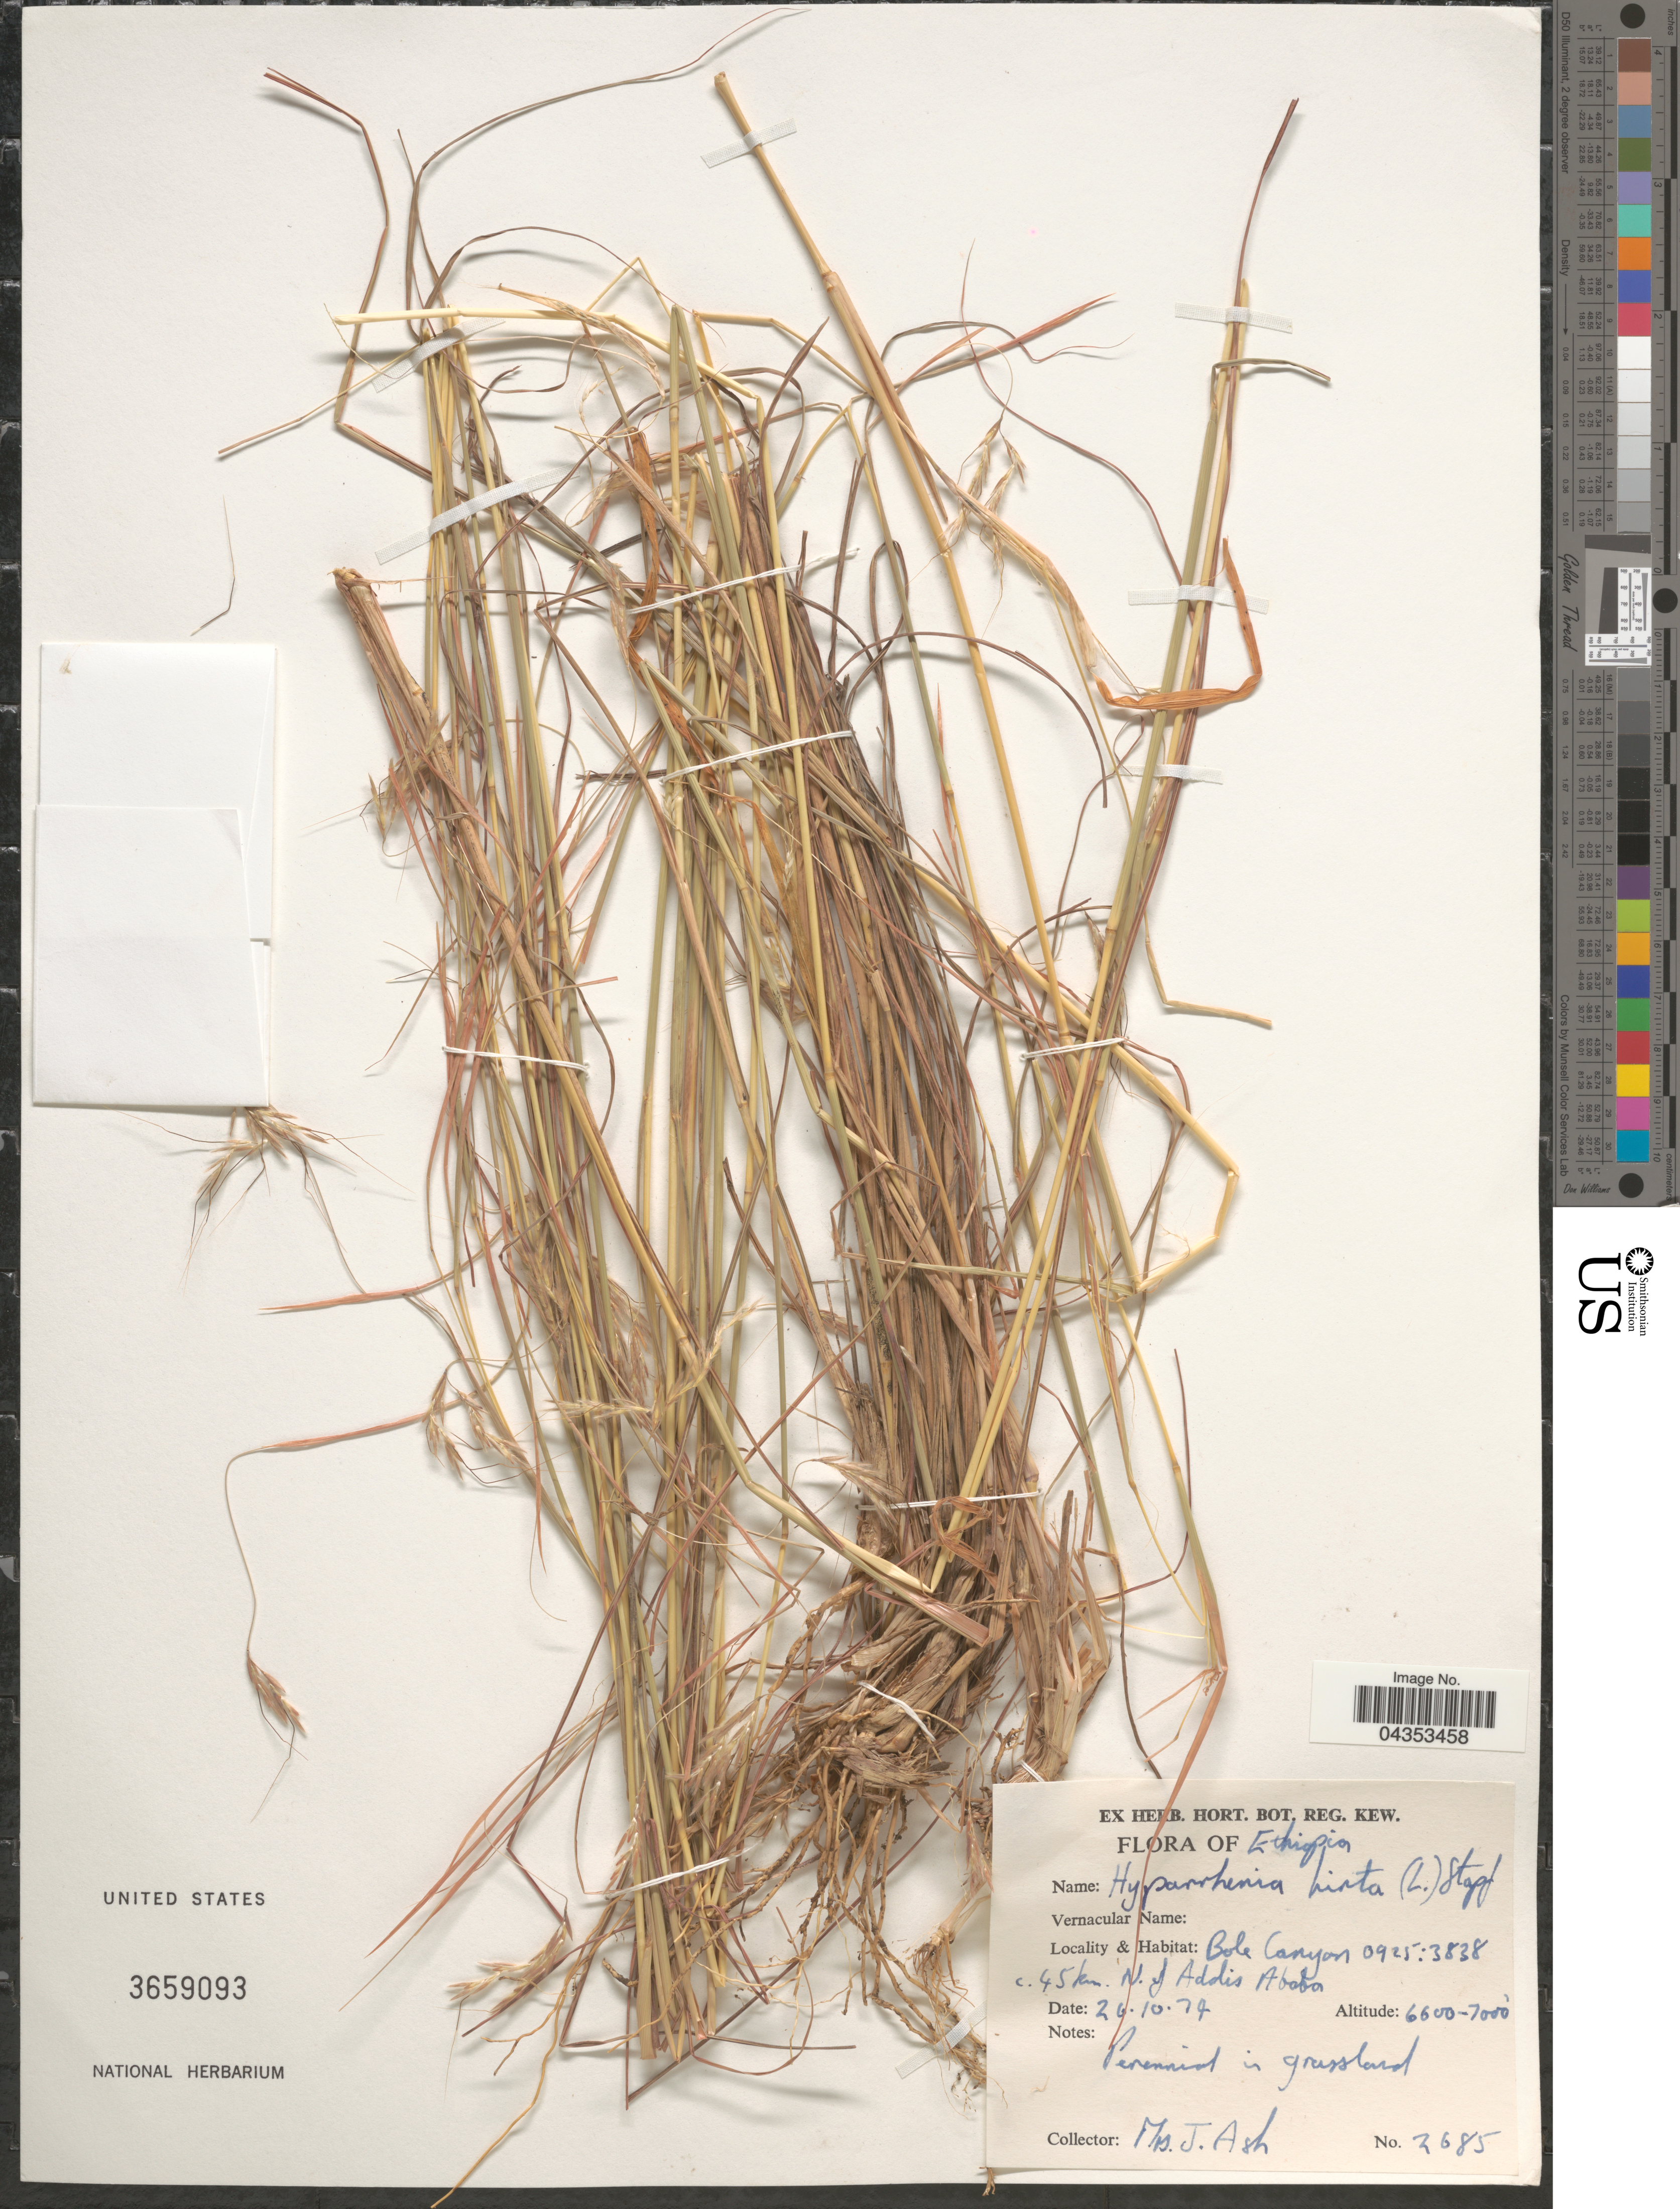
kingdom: Plantae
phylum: Tracheophyta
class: Liliopsida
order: Poales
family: Poaceae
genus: Hyparrhenia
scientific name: Hyparrhenia hirta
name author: (L.) Stapf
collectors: J. Ash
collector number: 2685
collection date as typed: Transcribed d/m/y: 26/10/74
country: Ethiopia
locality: Bole Canyon 0925:3838. C. 45 km. N. of Addis Aboba.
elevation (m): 2012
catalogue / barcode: US 3659093